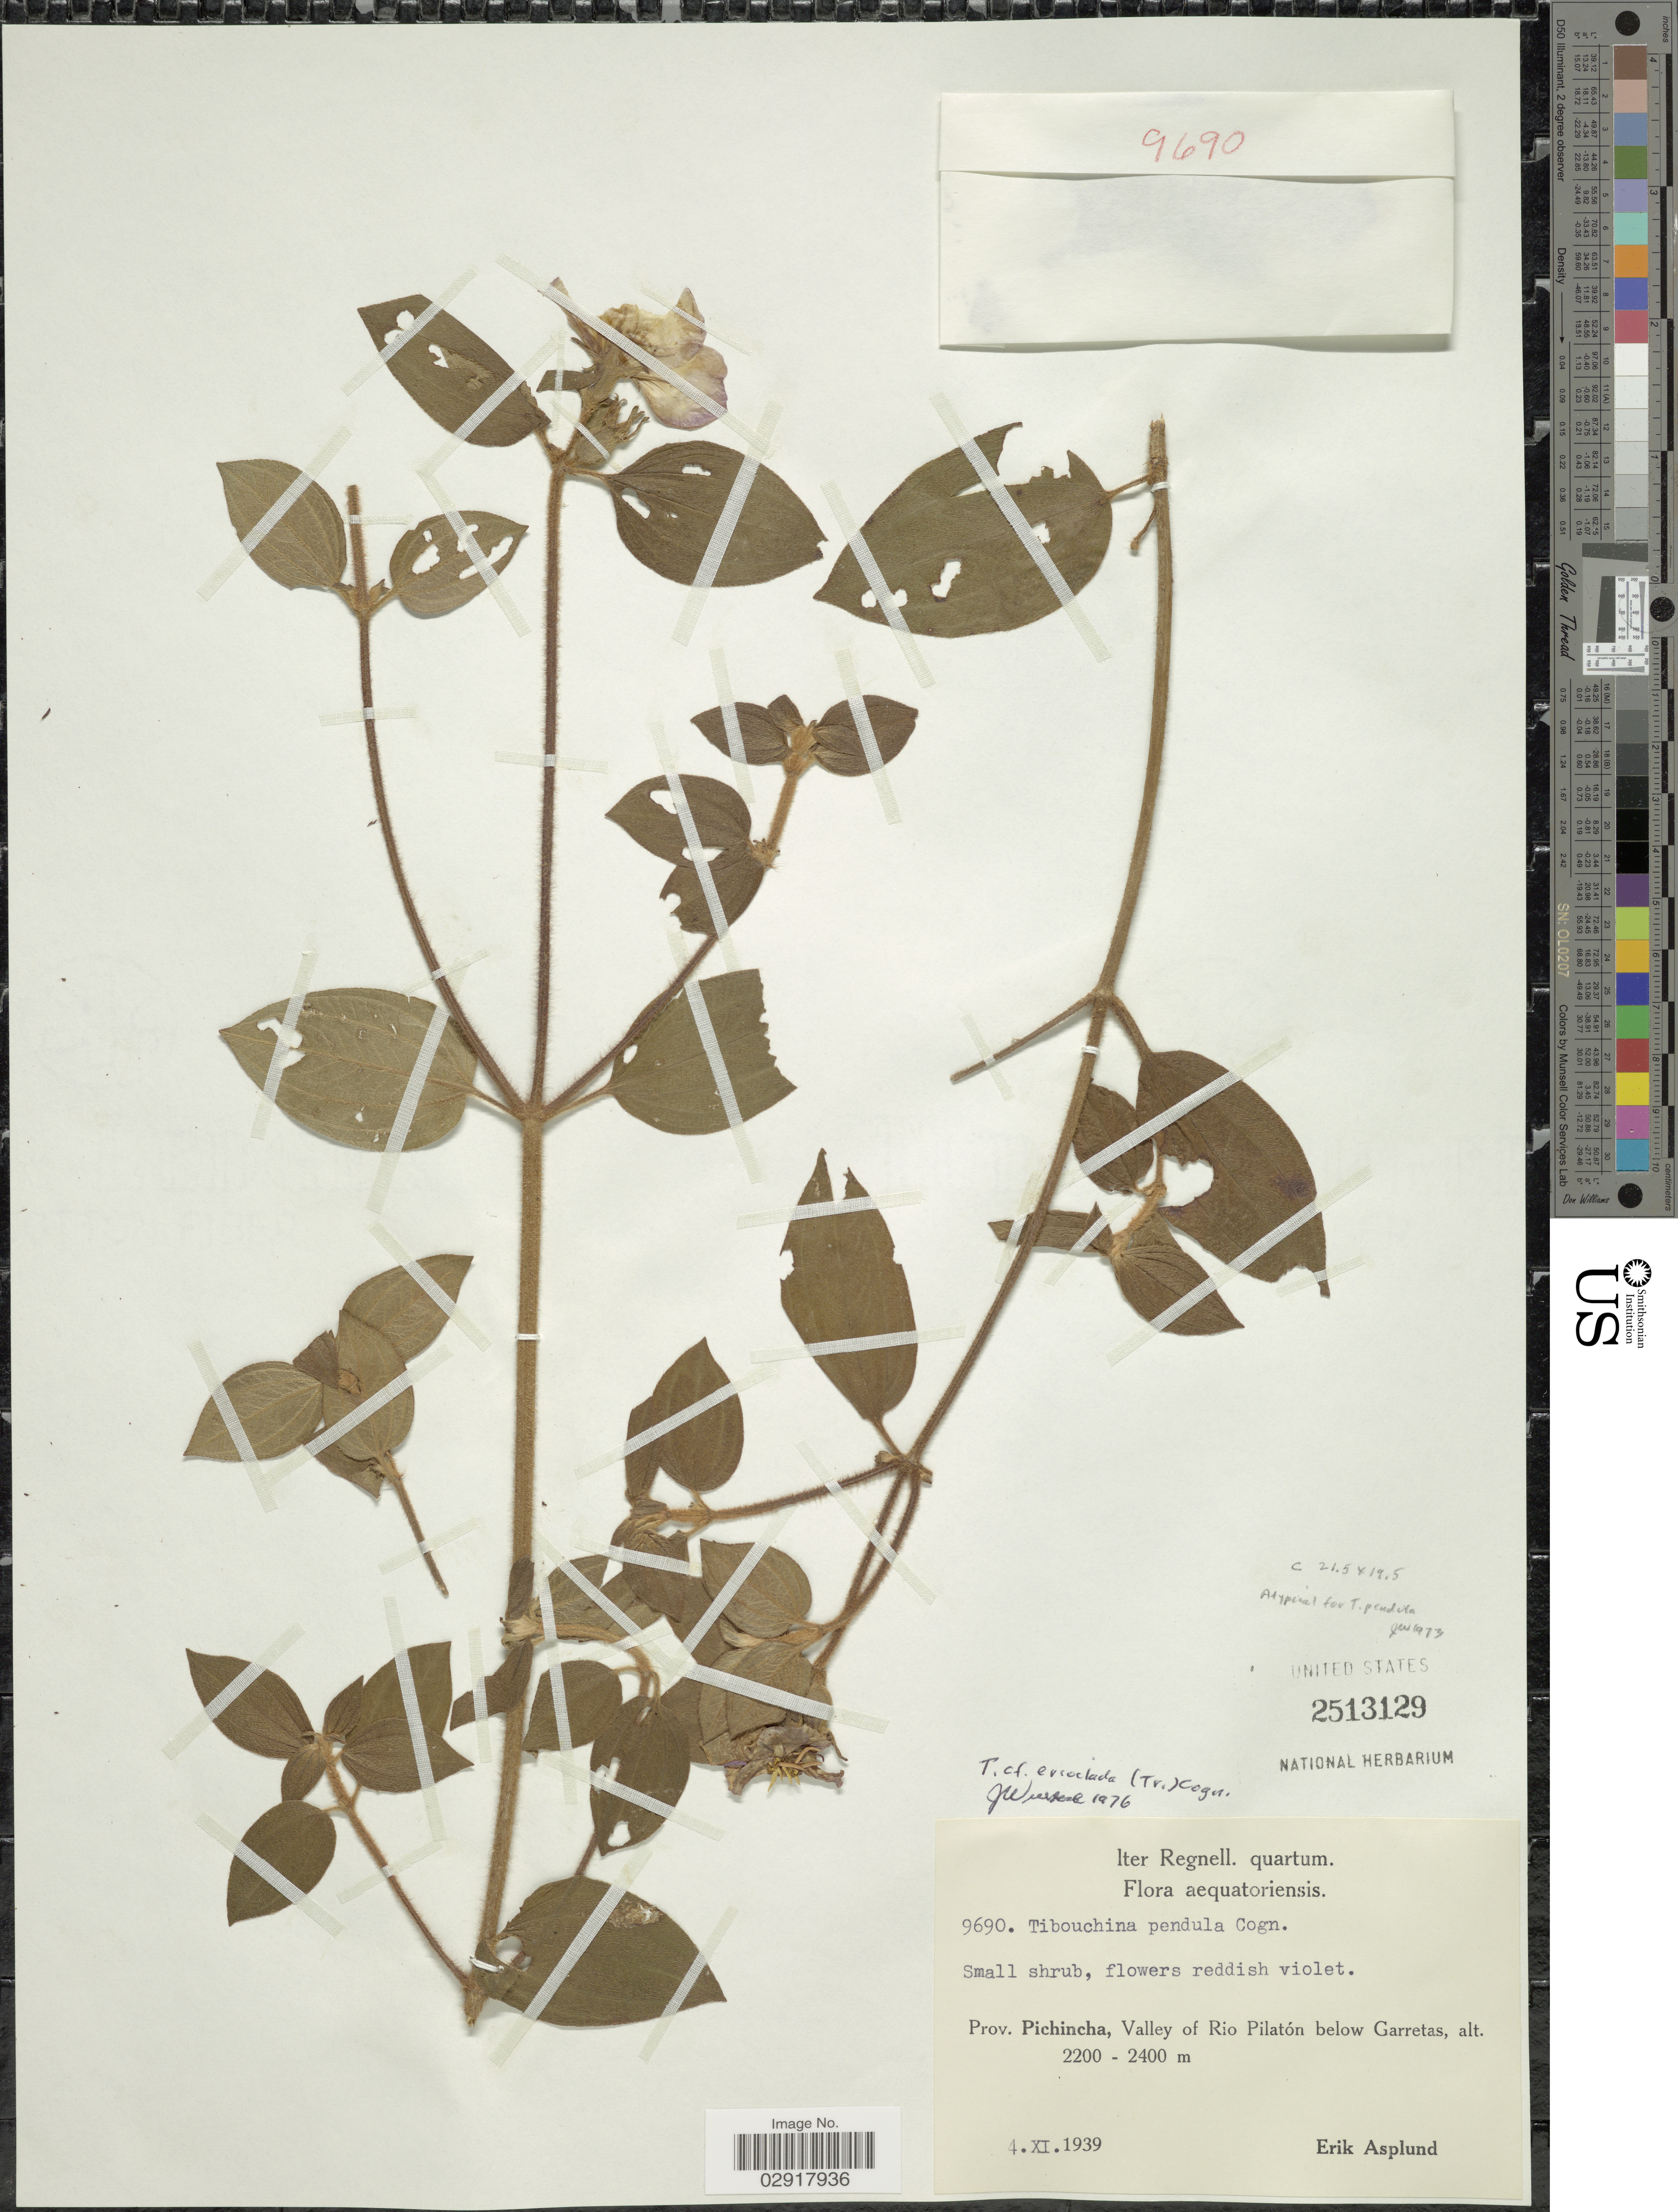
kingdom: Plantae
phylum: Tracheophyta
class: Magnoliopsida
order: Myrtales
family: Melastomataceae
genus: Chaetogastra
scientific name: Chaetogastra erioclada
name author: (Triana) P.J.F. Guim. & Michelang.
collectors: E. Asplund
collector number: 9690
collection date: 1939-11-04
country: Ecuador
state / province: Pichincha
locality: Valley of Rio Pilatón below Garretas.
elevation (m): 2200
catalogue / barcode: US 2513129